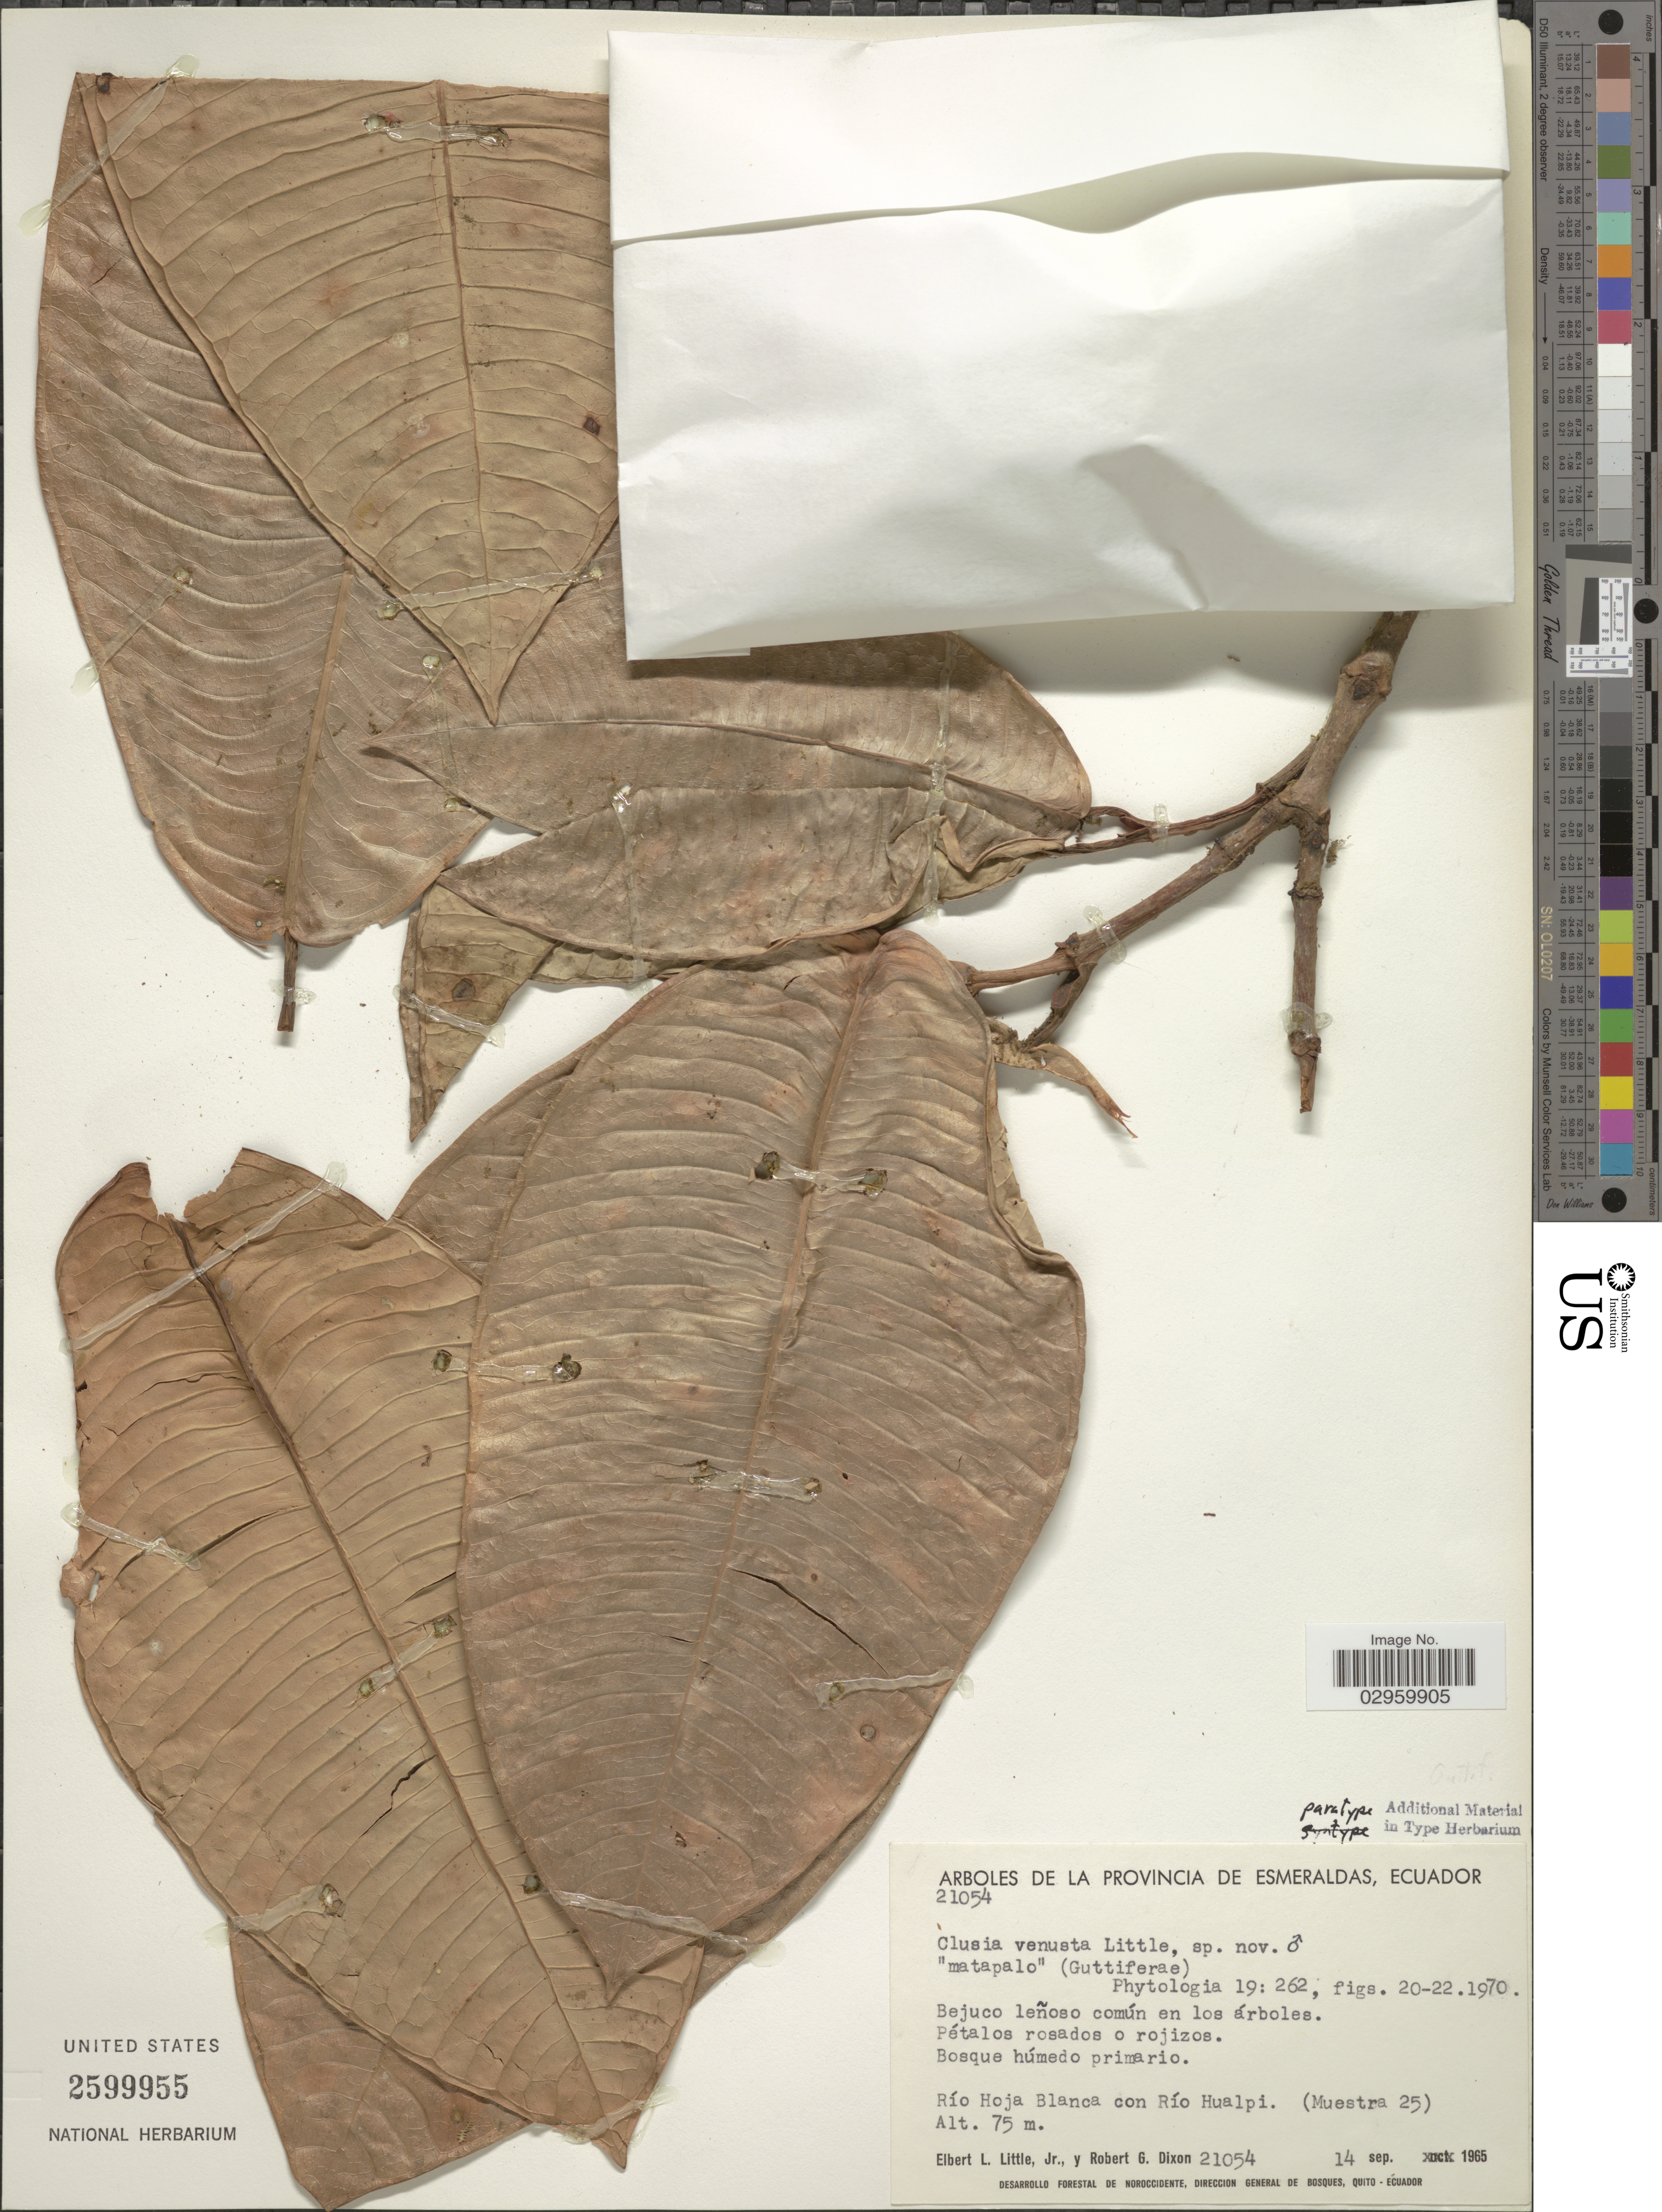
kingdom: Plantae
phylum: Tracheophyta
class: Magnoliopsida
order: Malpighiales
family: Clusiaceae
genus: Clusia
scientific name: Clusia venusta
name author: Little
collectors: E. L. Little & R. G. Dixon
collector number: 21054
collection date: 1965-09-14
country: Ecuador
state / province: Esmeraldas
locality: Arboles de la Provincia De Esmeraldas, Río Hoja Blanca con Río Hualpi. (Muestra 25).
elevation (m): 75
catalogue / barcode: US 2599955